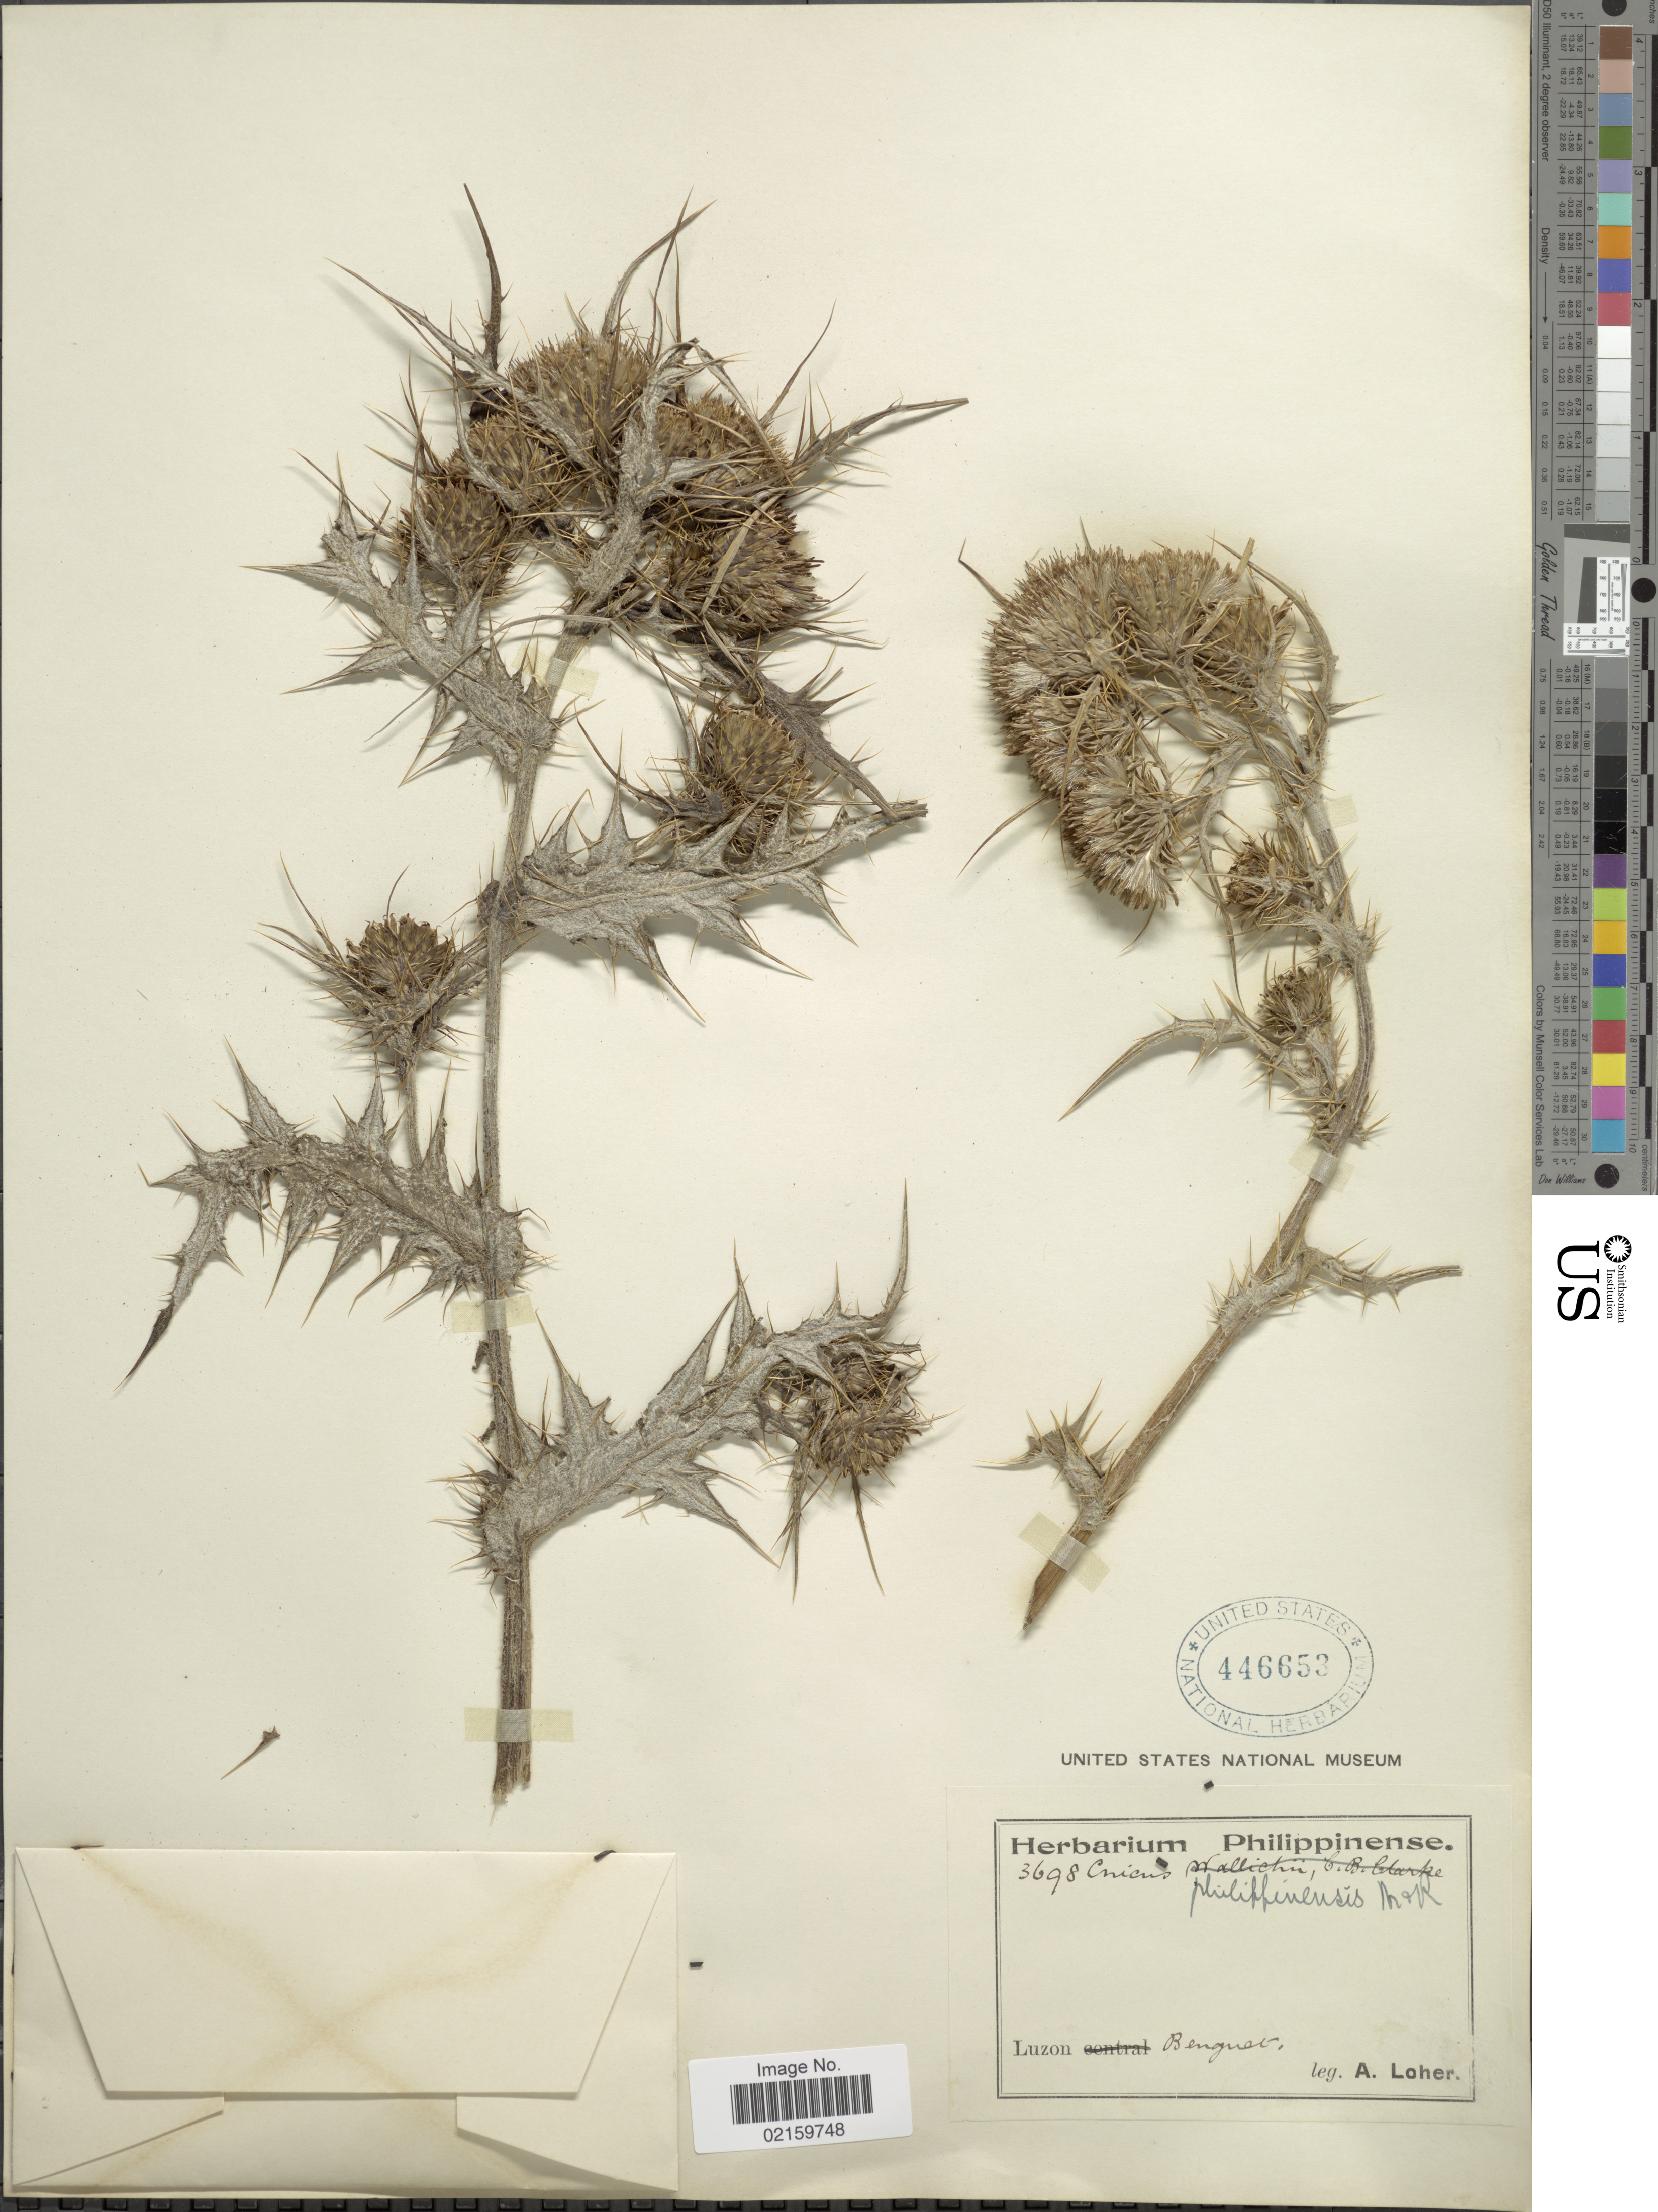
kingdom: Plantae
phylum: Tracheophyta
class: Magnoliopsida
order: Asterales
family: Asteraceae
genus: Cirsium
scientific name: Cirsium luzoniense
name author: Merr.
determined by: Strong, Mark T., (BOT), Smithsonian Institution - National Museum of Natural History (UNITED STATES)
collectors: A. Loher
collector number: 3698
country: Philippines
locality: Luzon, Benguet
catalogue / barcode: US 446653